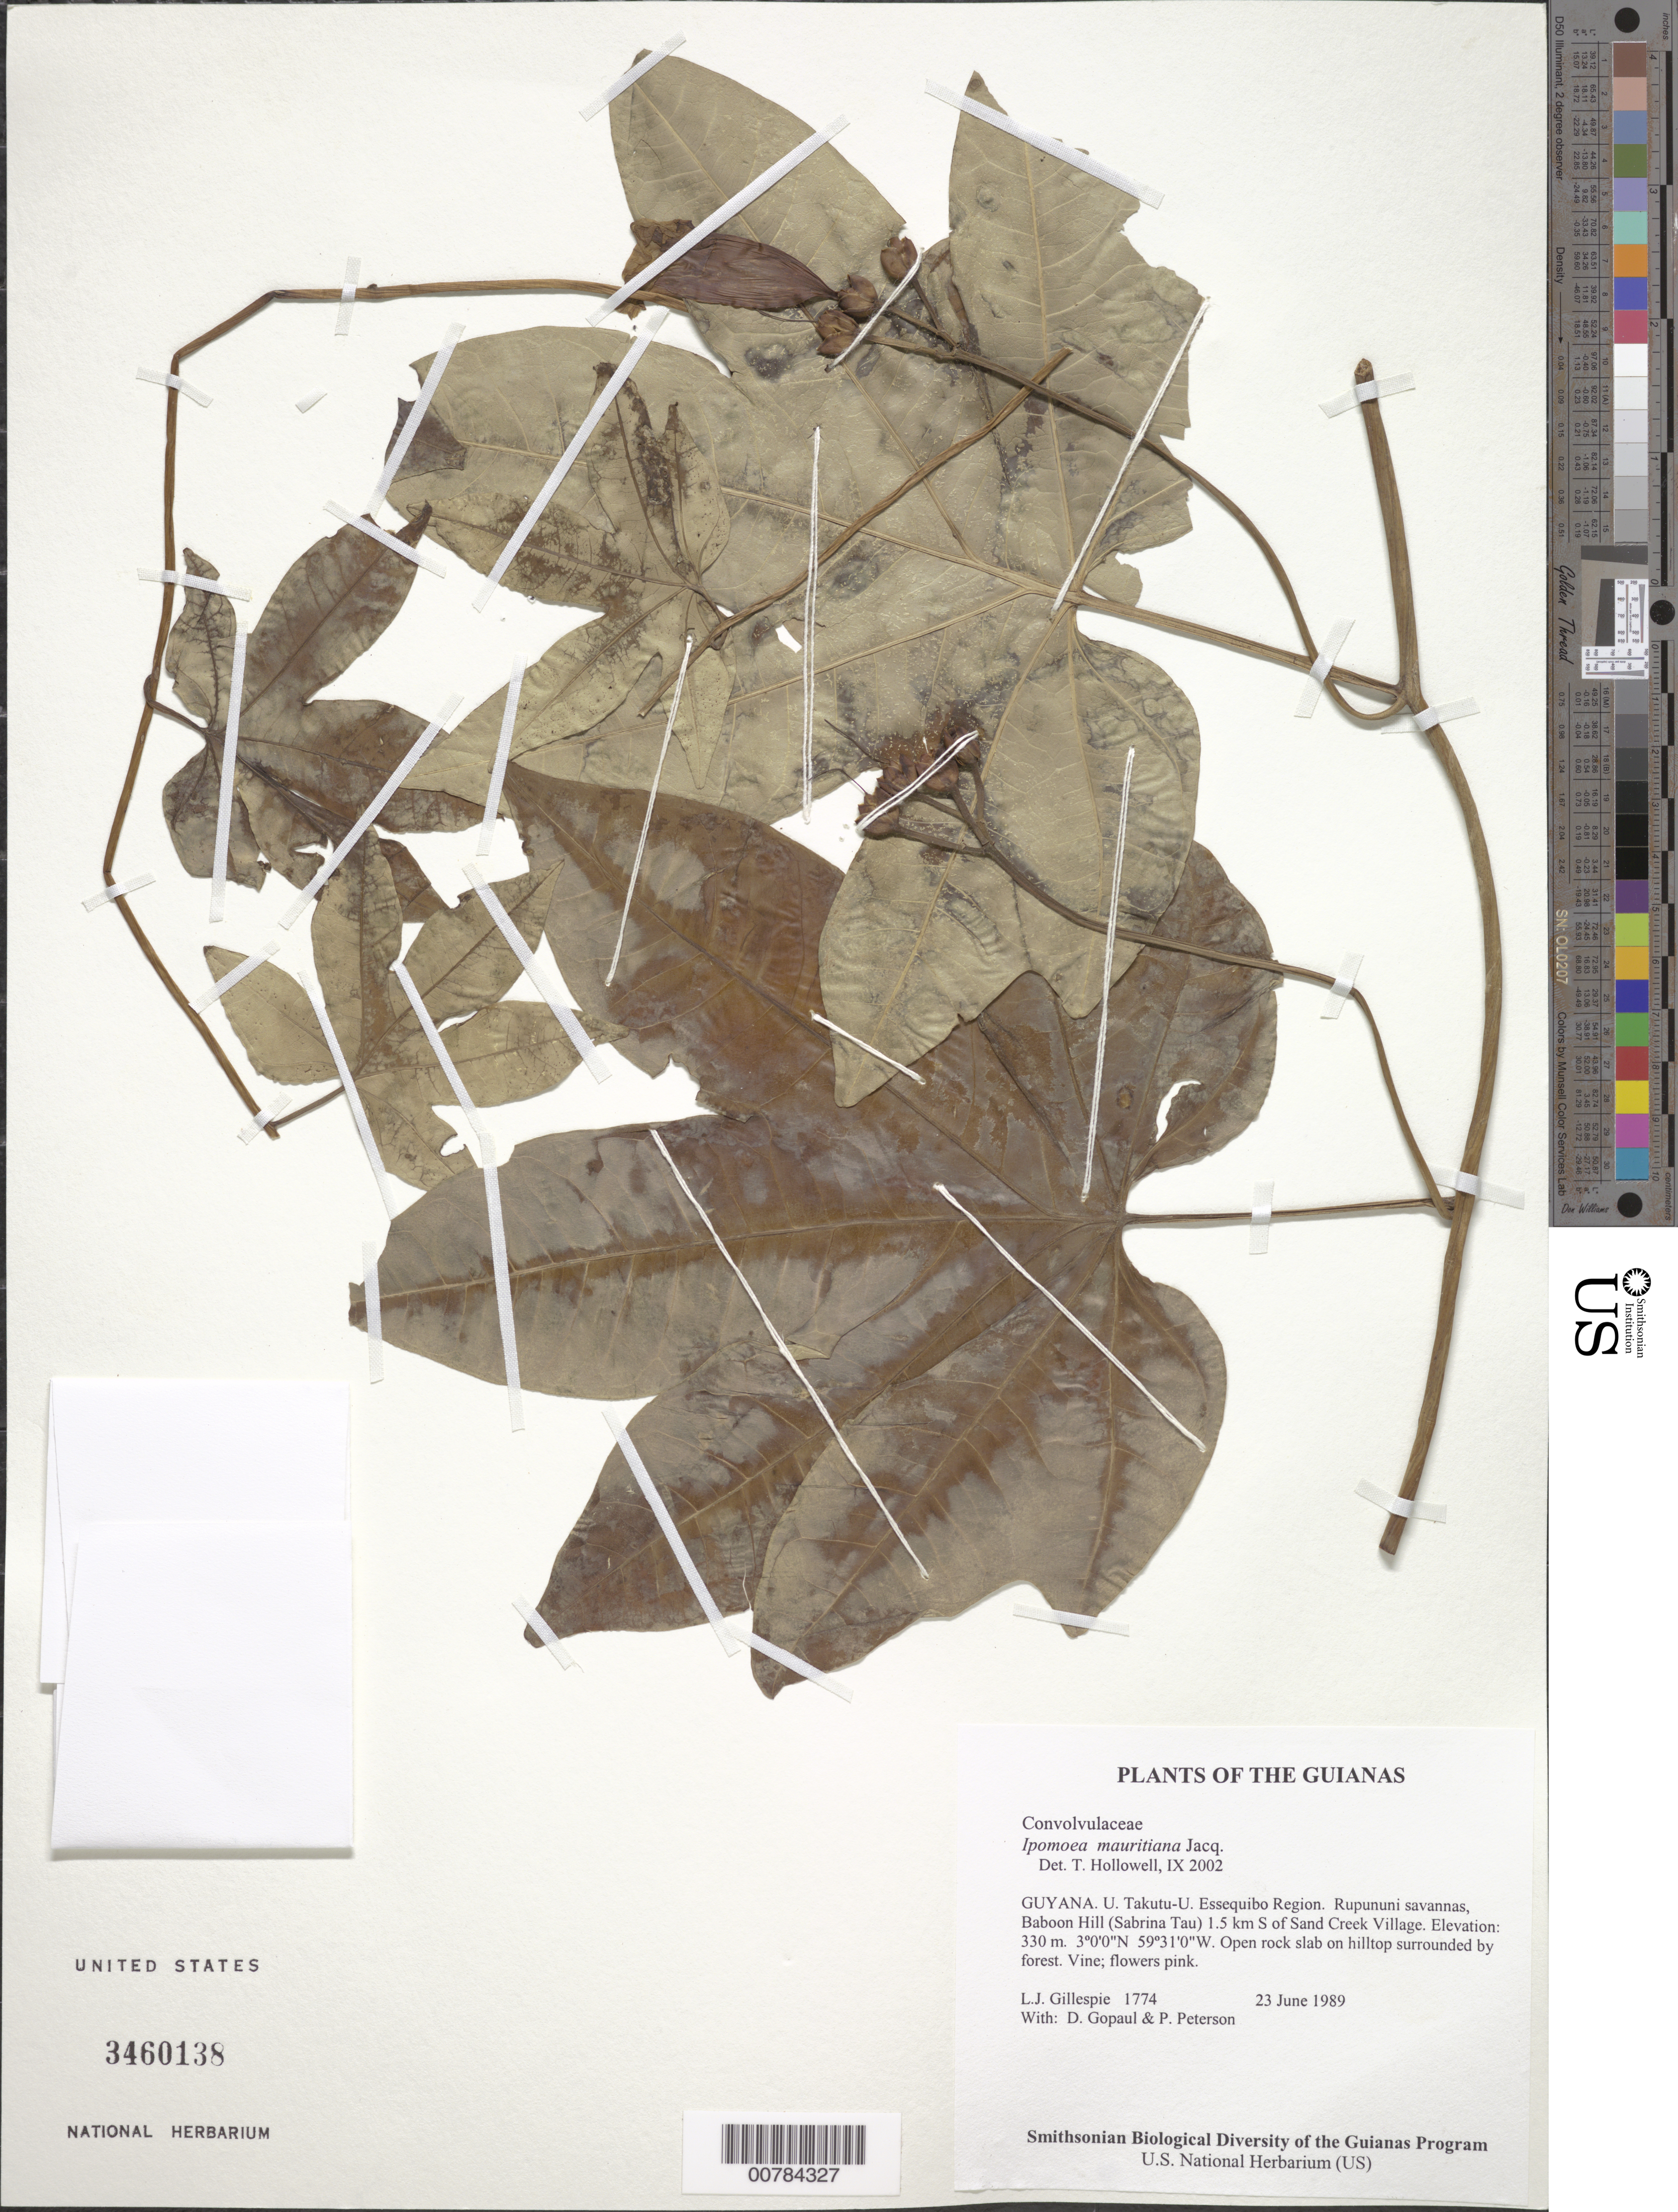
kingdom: Plantae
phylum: Tracheophyta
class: Magnoliopsida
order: Solanales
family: Convolvulaceae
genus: Ipomoea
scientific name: Ipomoea mauritiana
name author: Jacq.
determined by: Hollowell, T. H., (BOT), Smithsonian Institution - National Museum of Natural History (UNITED STATES)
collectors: L. J. Gillespie, D. Gopaul & P. M. Peterson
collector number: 1774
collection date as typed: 23 June 1989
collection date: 1989-06-23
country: Guyana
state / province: U. Takutu-U. Essequibo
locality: Rupununi savannas, Baboon Hill (Sabrina Tau) 1.5 km S of Sand Creek Village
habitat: Open rock slab on hilltop surrounded by forest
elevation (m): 330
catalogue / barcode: US 3460138